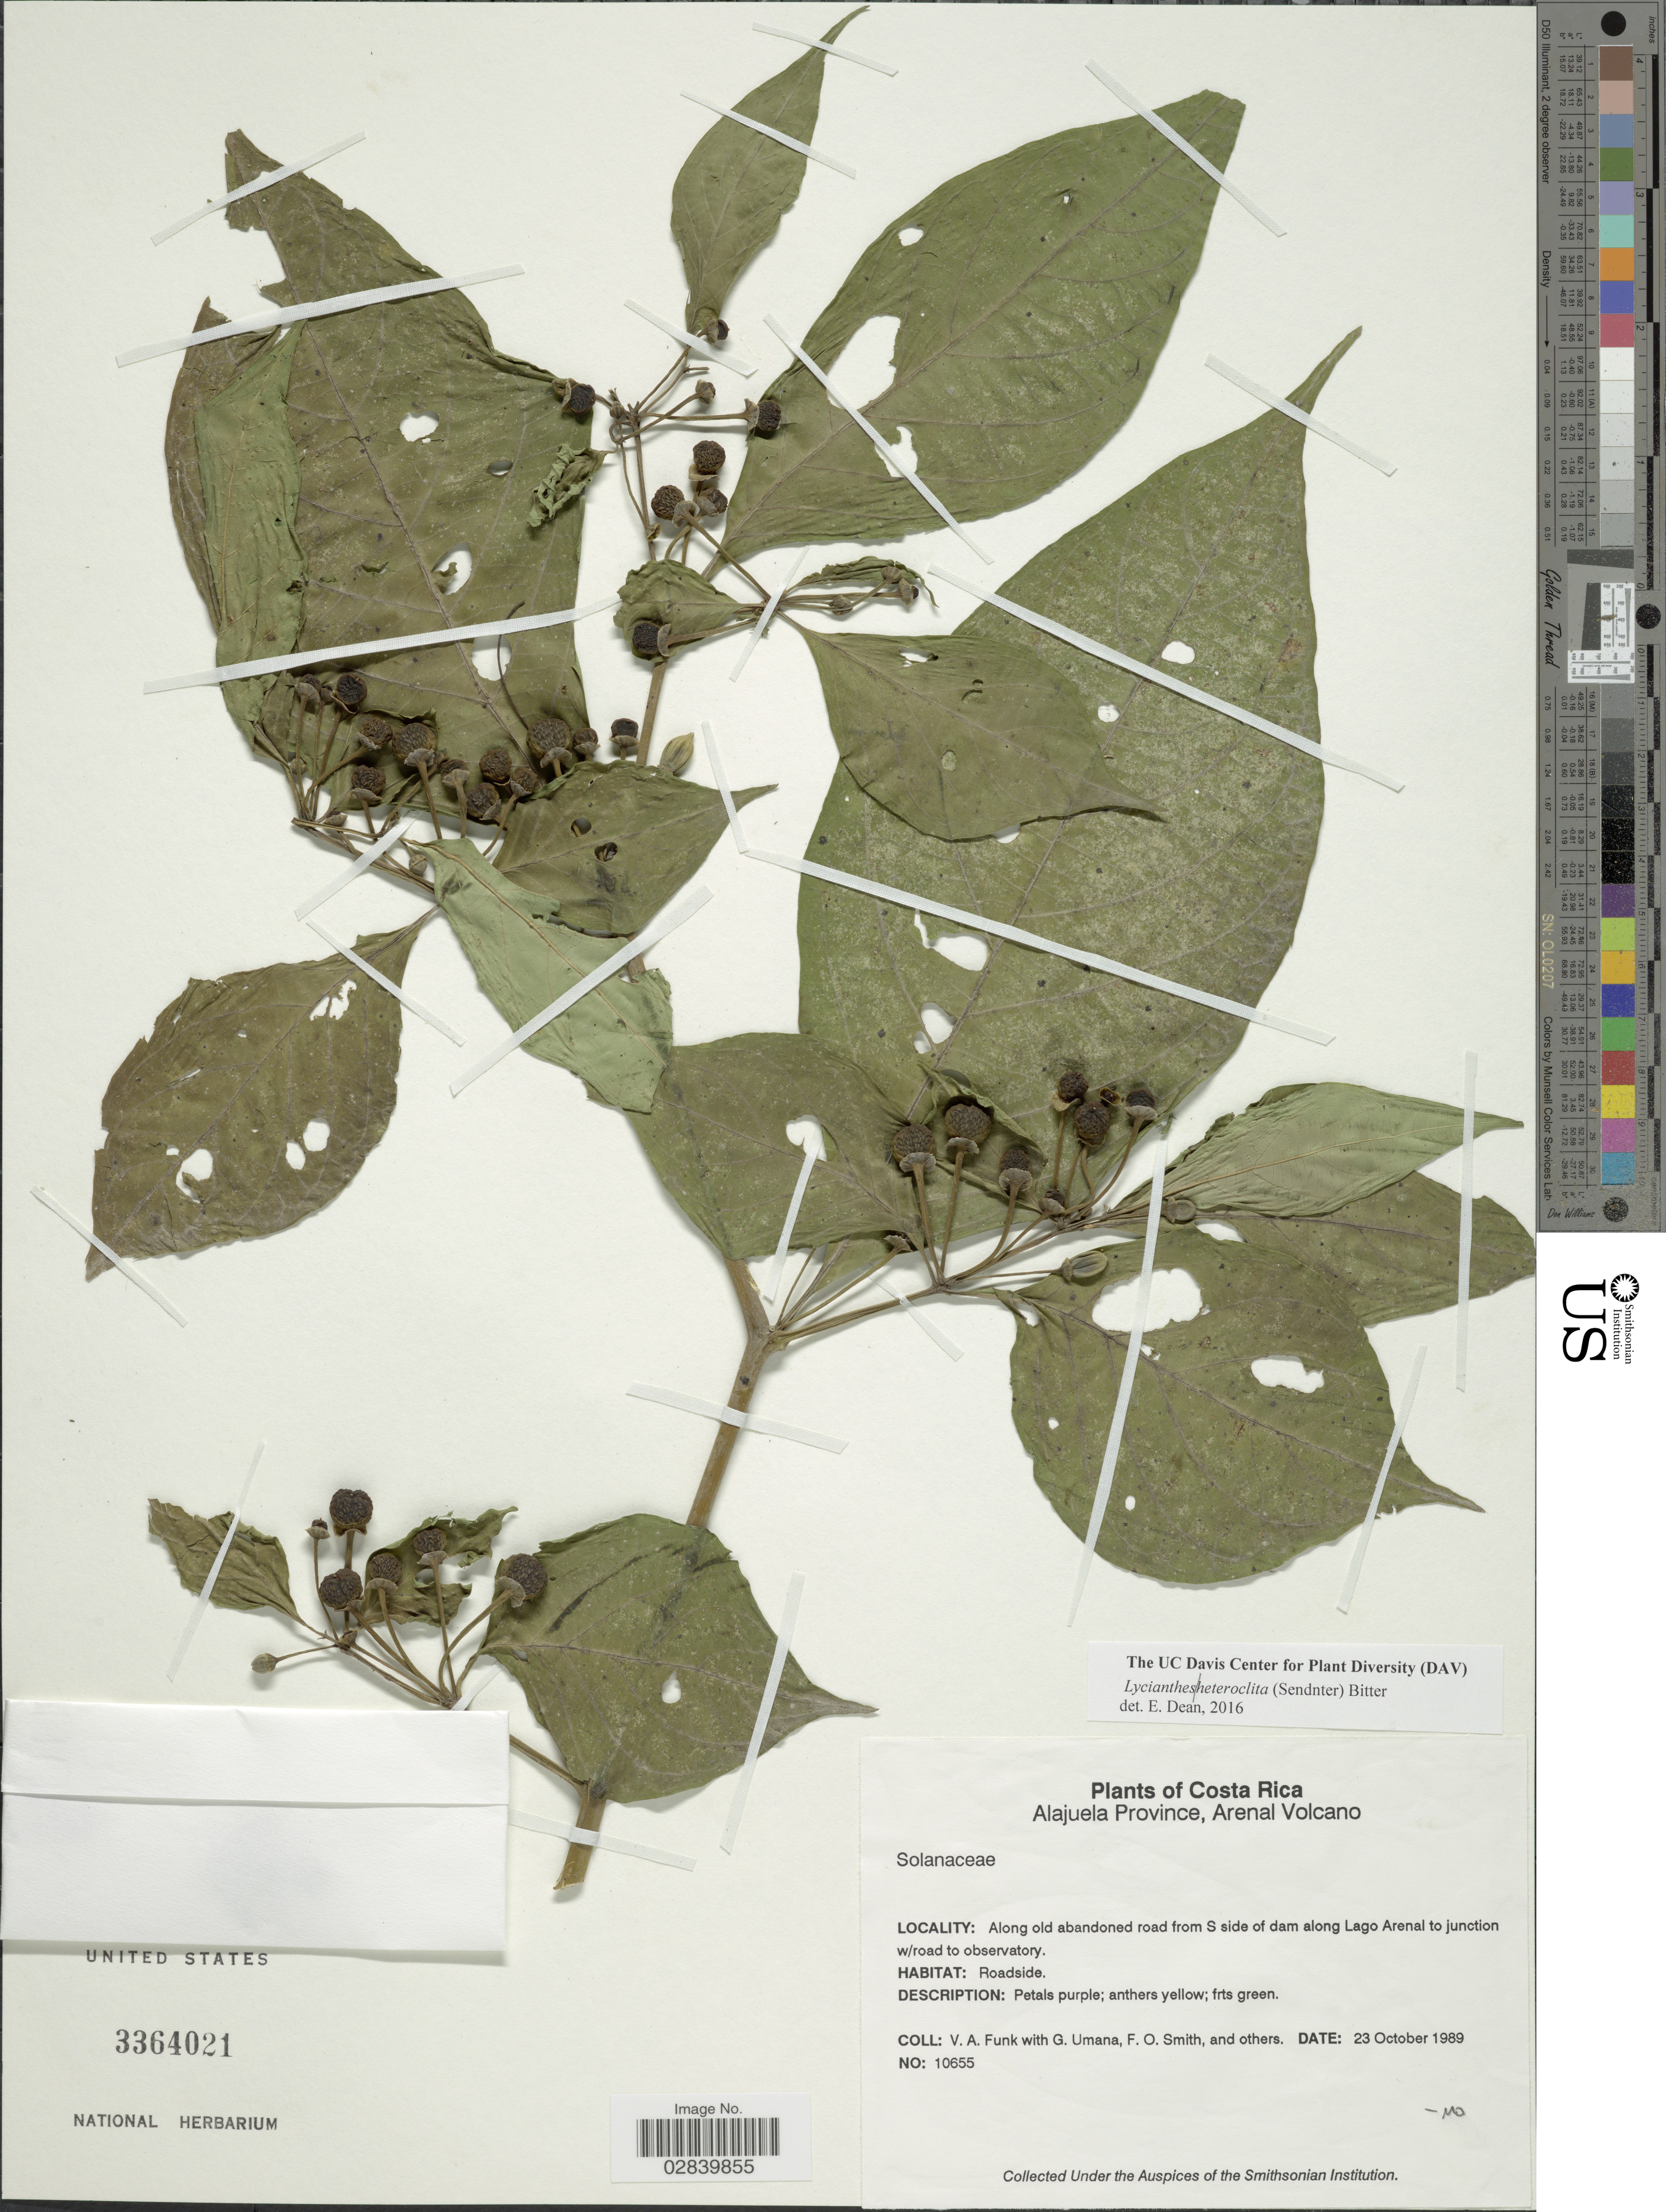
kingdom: Plantae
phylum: Tracheophyta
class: Magnoliopsida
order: Solanales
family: Solanaceae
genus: Lycianthes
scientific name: Lycianthes heteroclita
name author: (Sendtn.) Bitter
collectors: V. Funk, G. Umana, F. Smith & et al.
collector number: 10655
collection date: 1989-10-23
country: Costa Rica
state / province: Alajuela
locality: Arenal Volcano. Along old abandoned road from S side of dam along Lago Arenal junction w/road to observatory.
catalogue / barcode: US 3364021